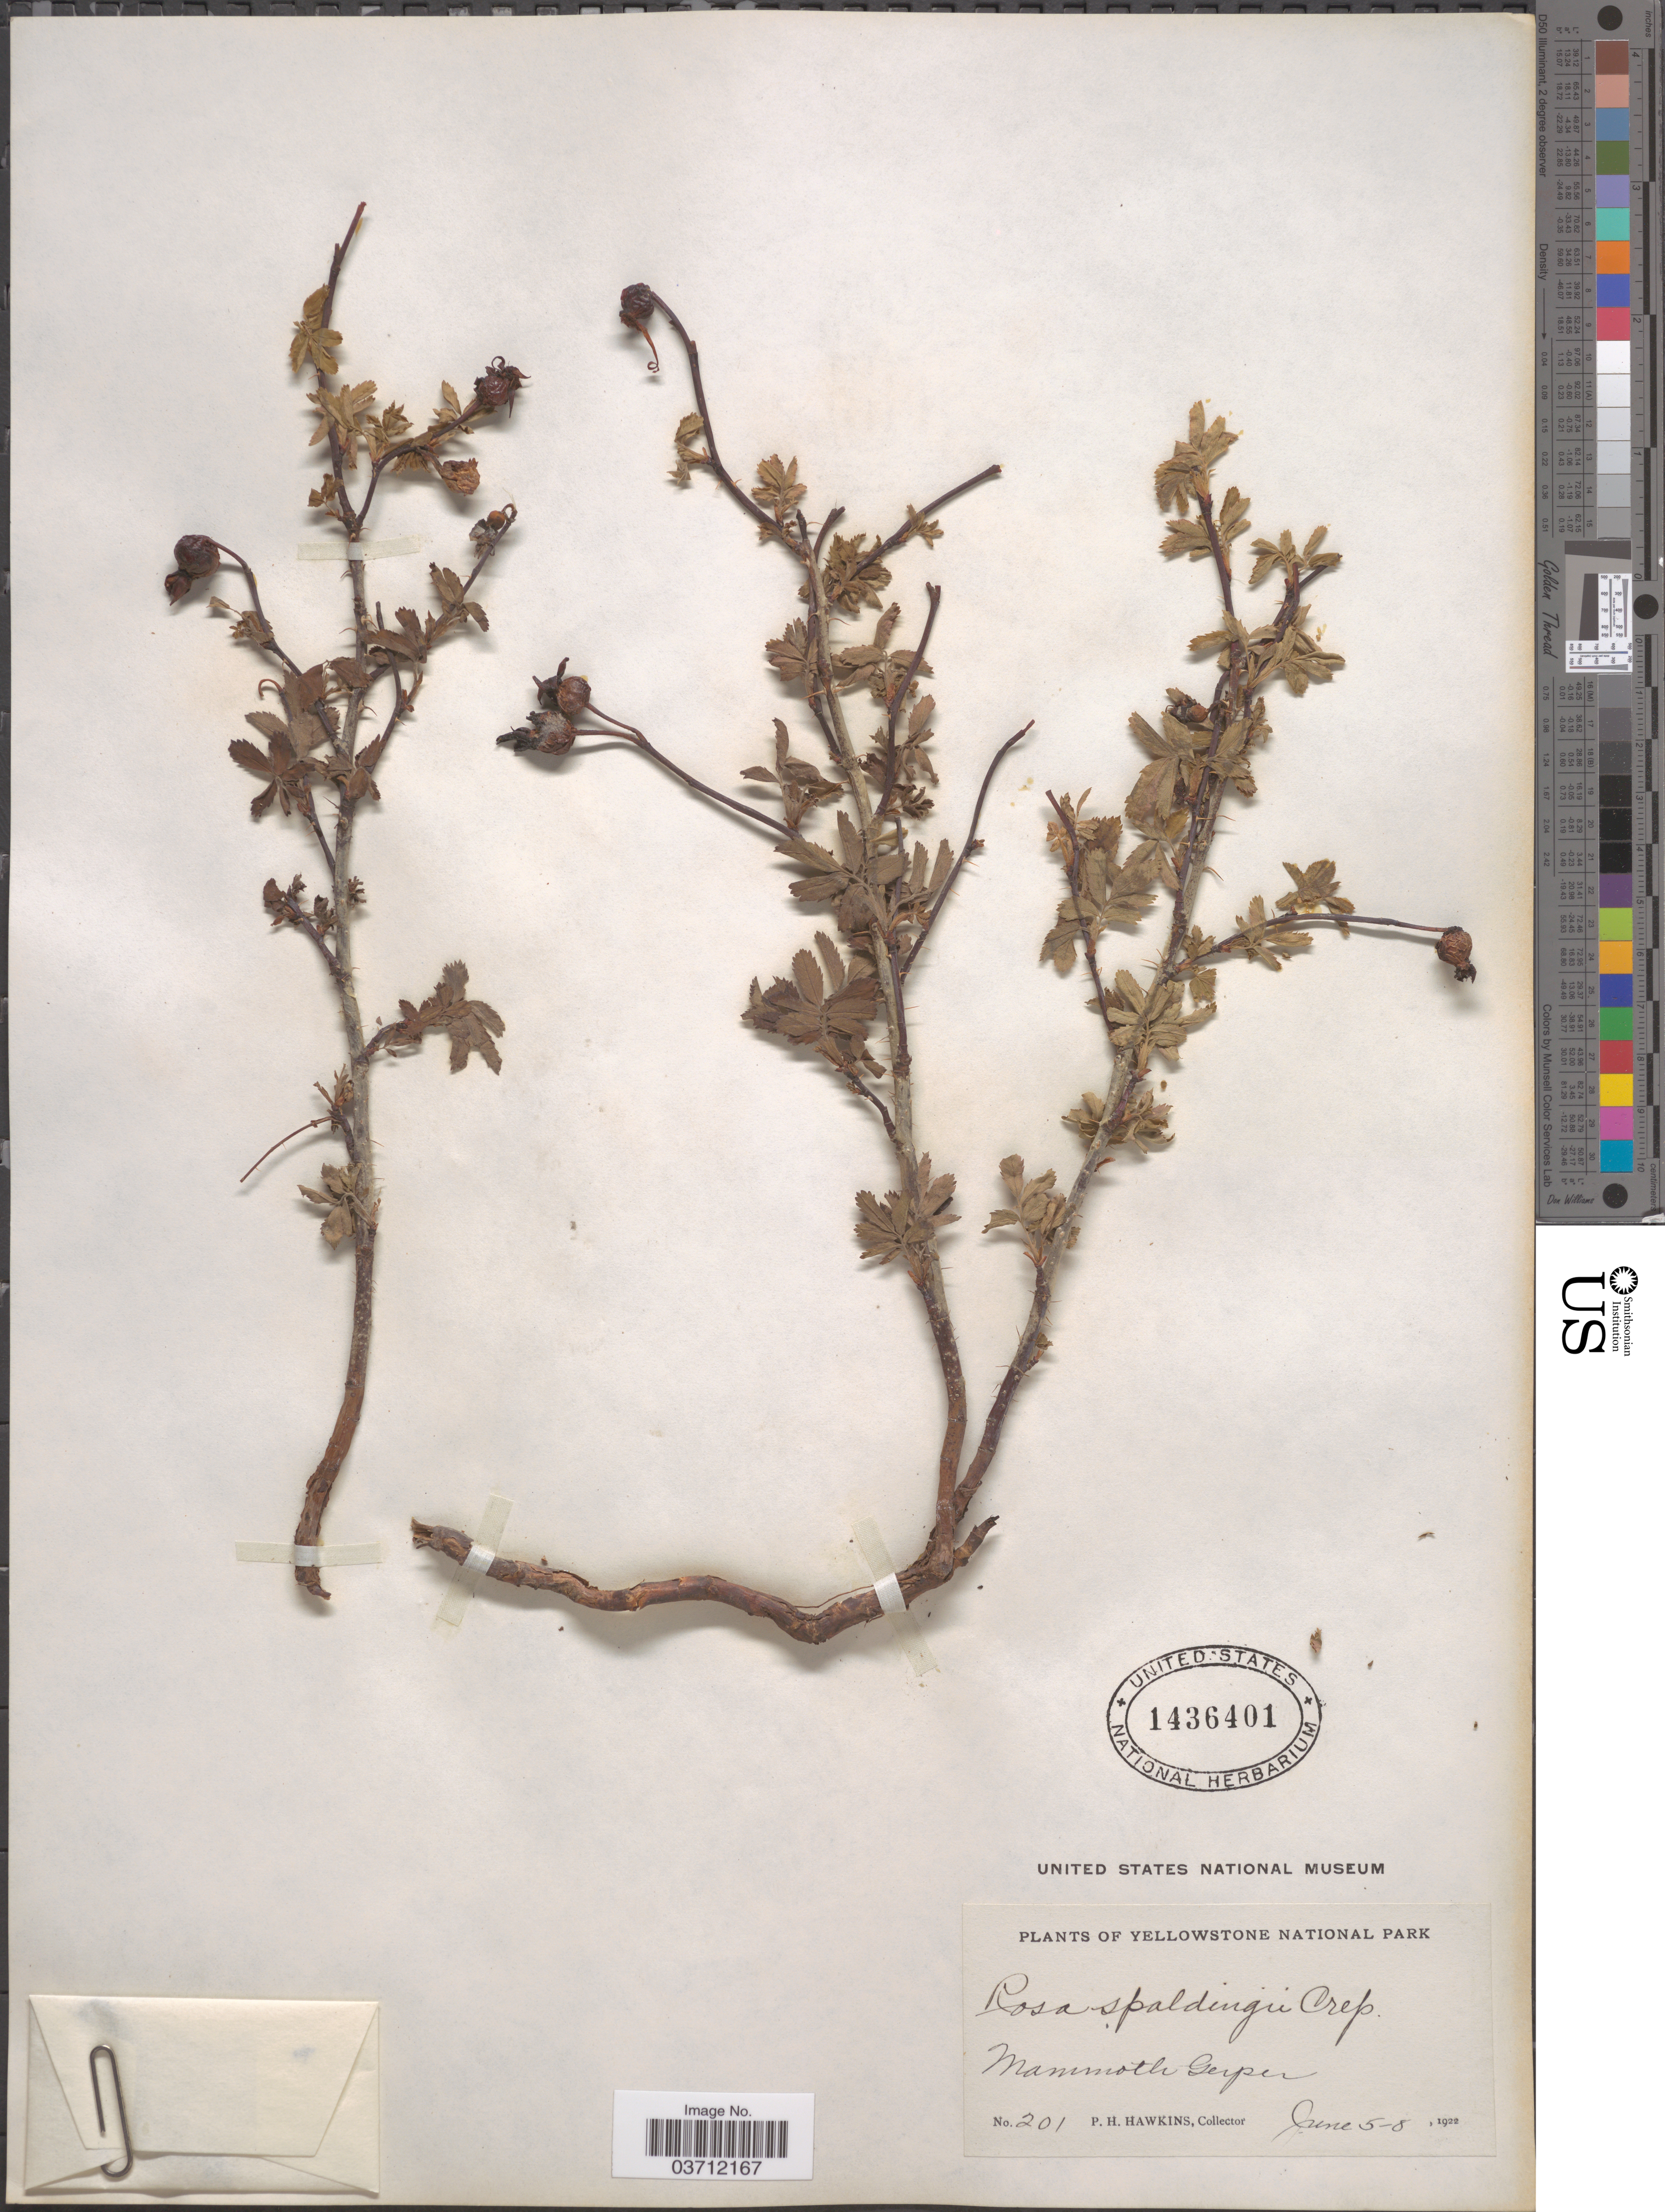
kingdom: Plantae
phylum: Tracheophyta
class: Magnoliopsida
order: Rosales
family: Rosaceae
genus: Rosa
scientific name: Rosa spaldingii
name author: Crép. ex Rydb.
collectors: P. Hawkins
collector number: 201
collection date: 1922-06-05/1922-06-08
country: United States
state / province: Wyoming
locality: Yellowstone National Park. Mammoth Geyser.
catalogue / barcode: US 1436401